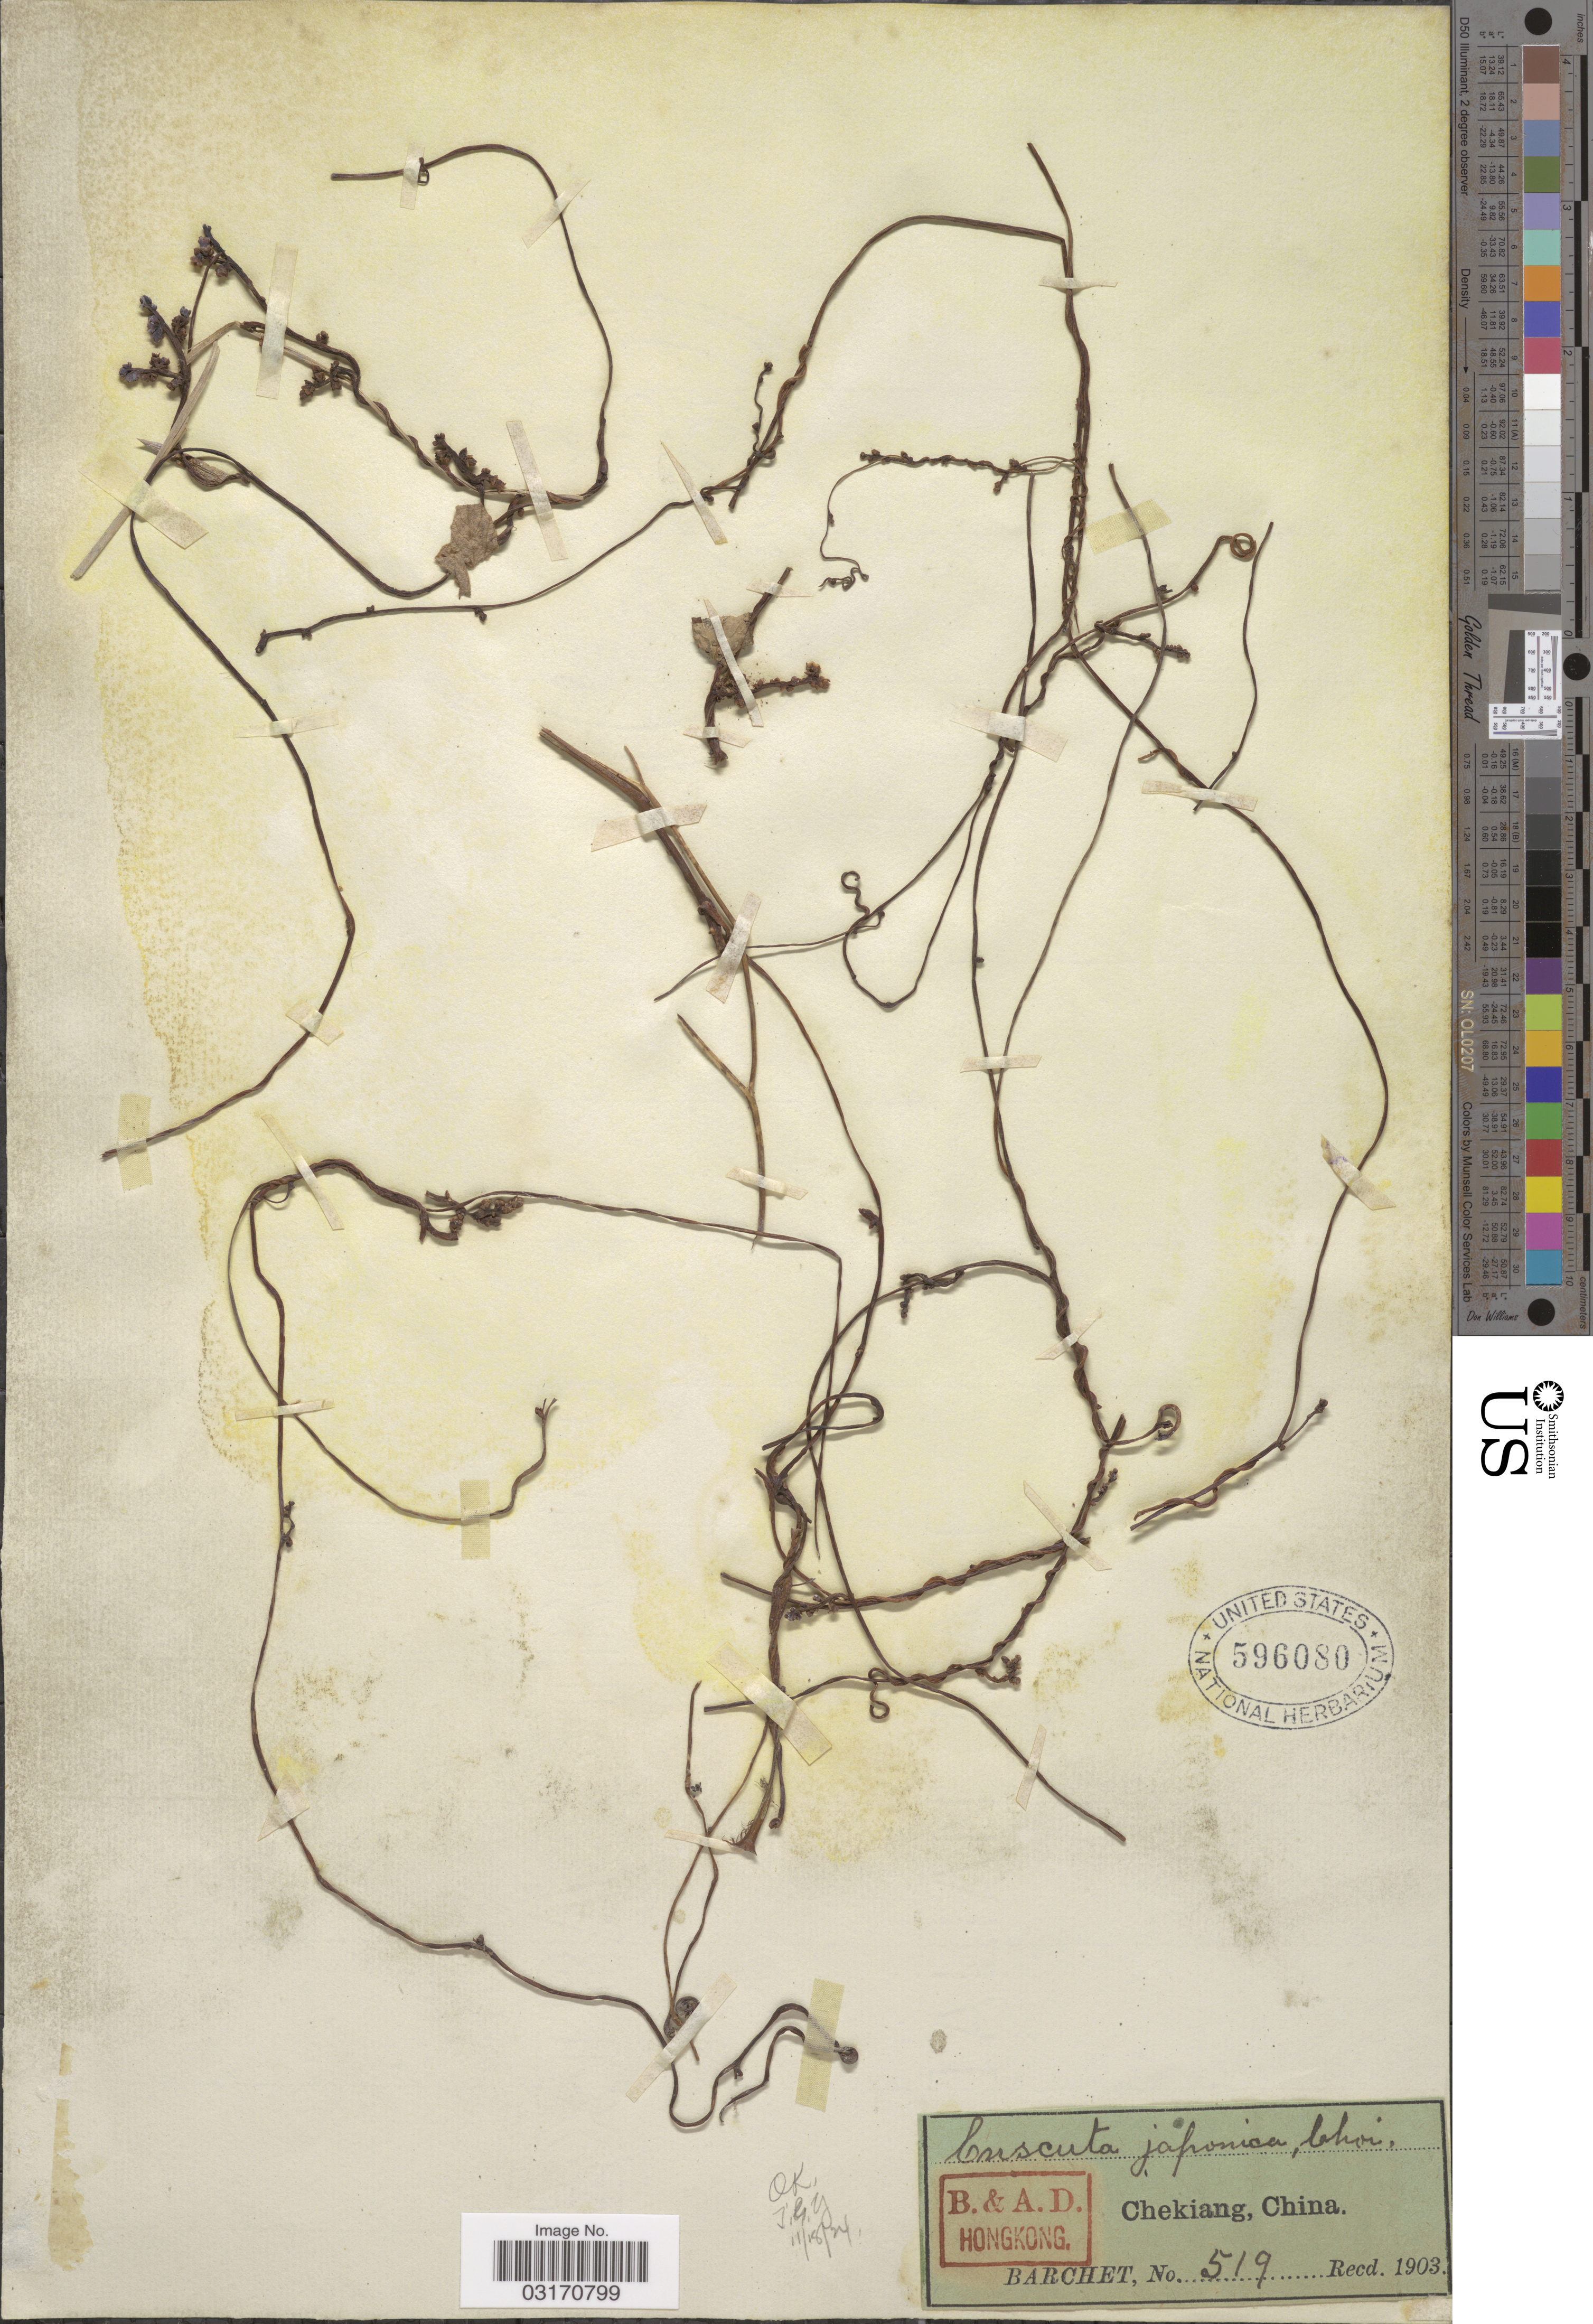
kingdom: Plantae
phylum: Tracheophyta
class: Magnoliopsida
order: Solanales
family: Convolvulaceae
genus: Cuscuta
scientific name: Cuscuta japonica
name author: Choisy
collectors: S. P. Barchet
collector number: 519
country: China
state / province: Zhejiang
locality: Chekiang.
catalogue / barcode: US 596080